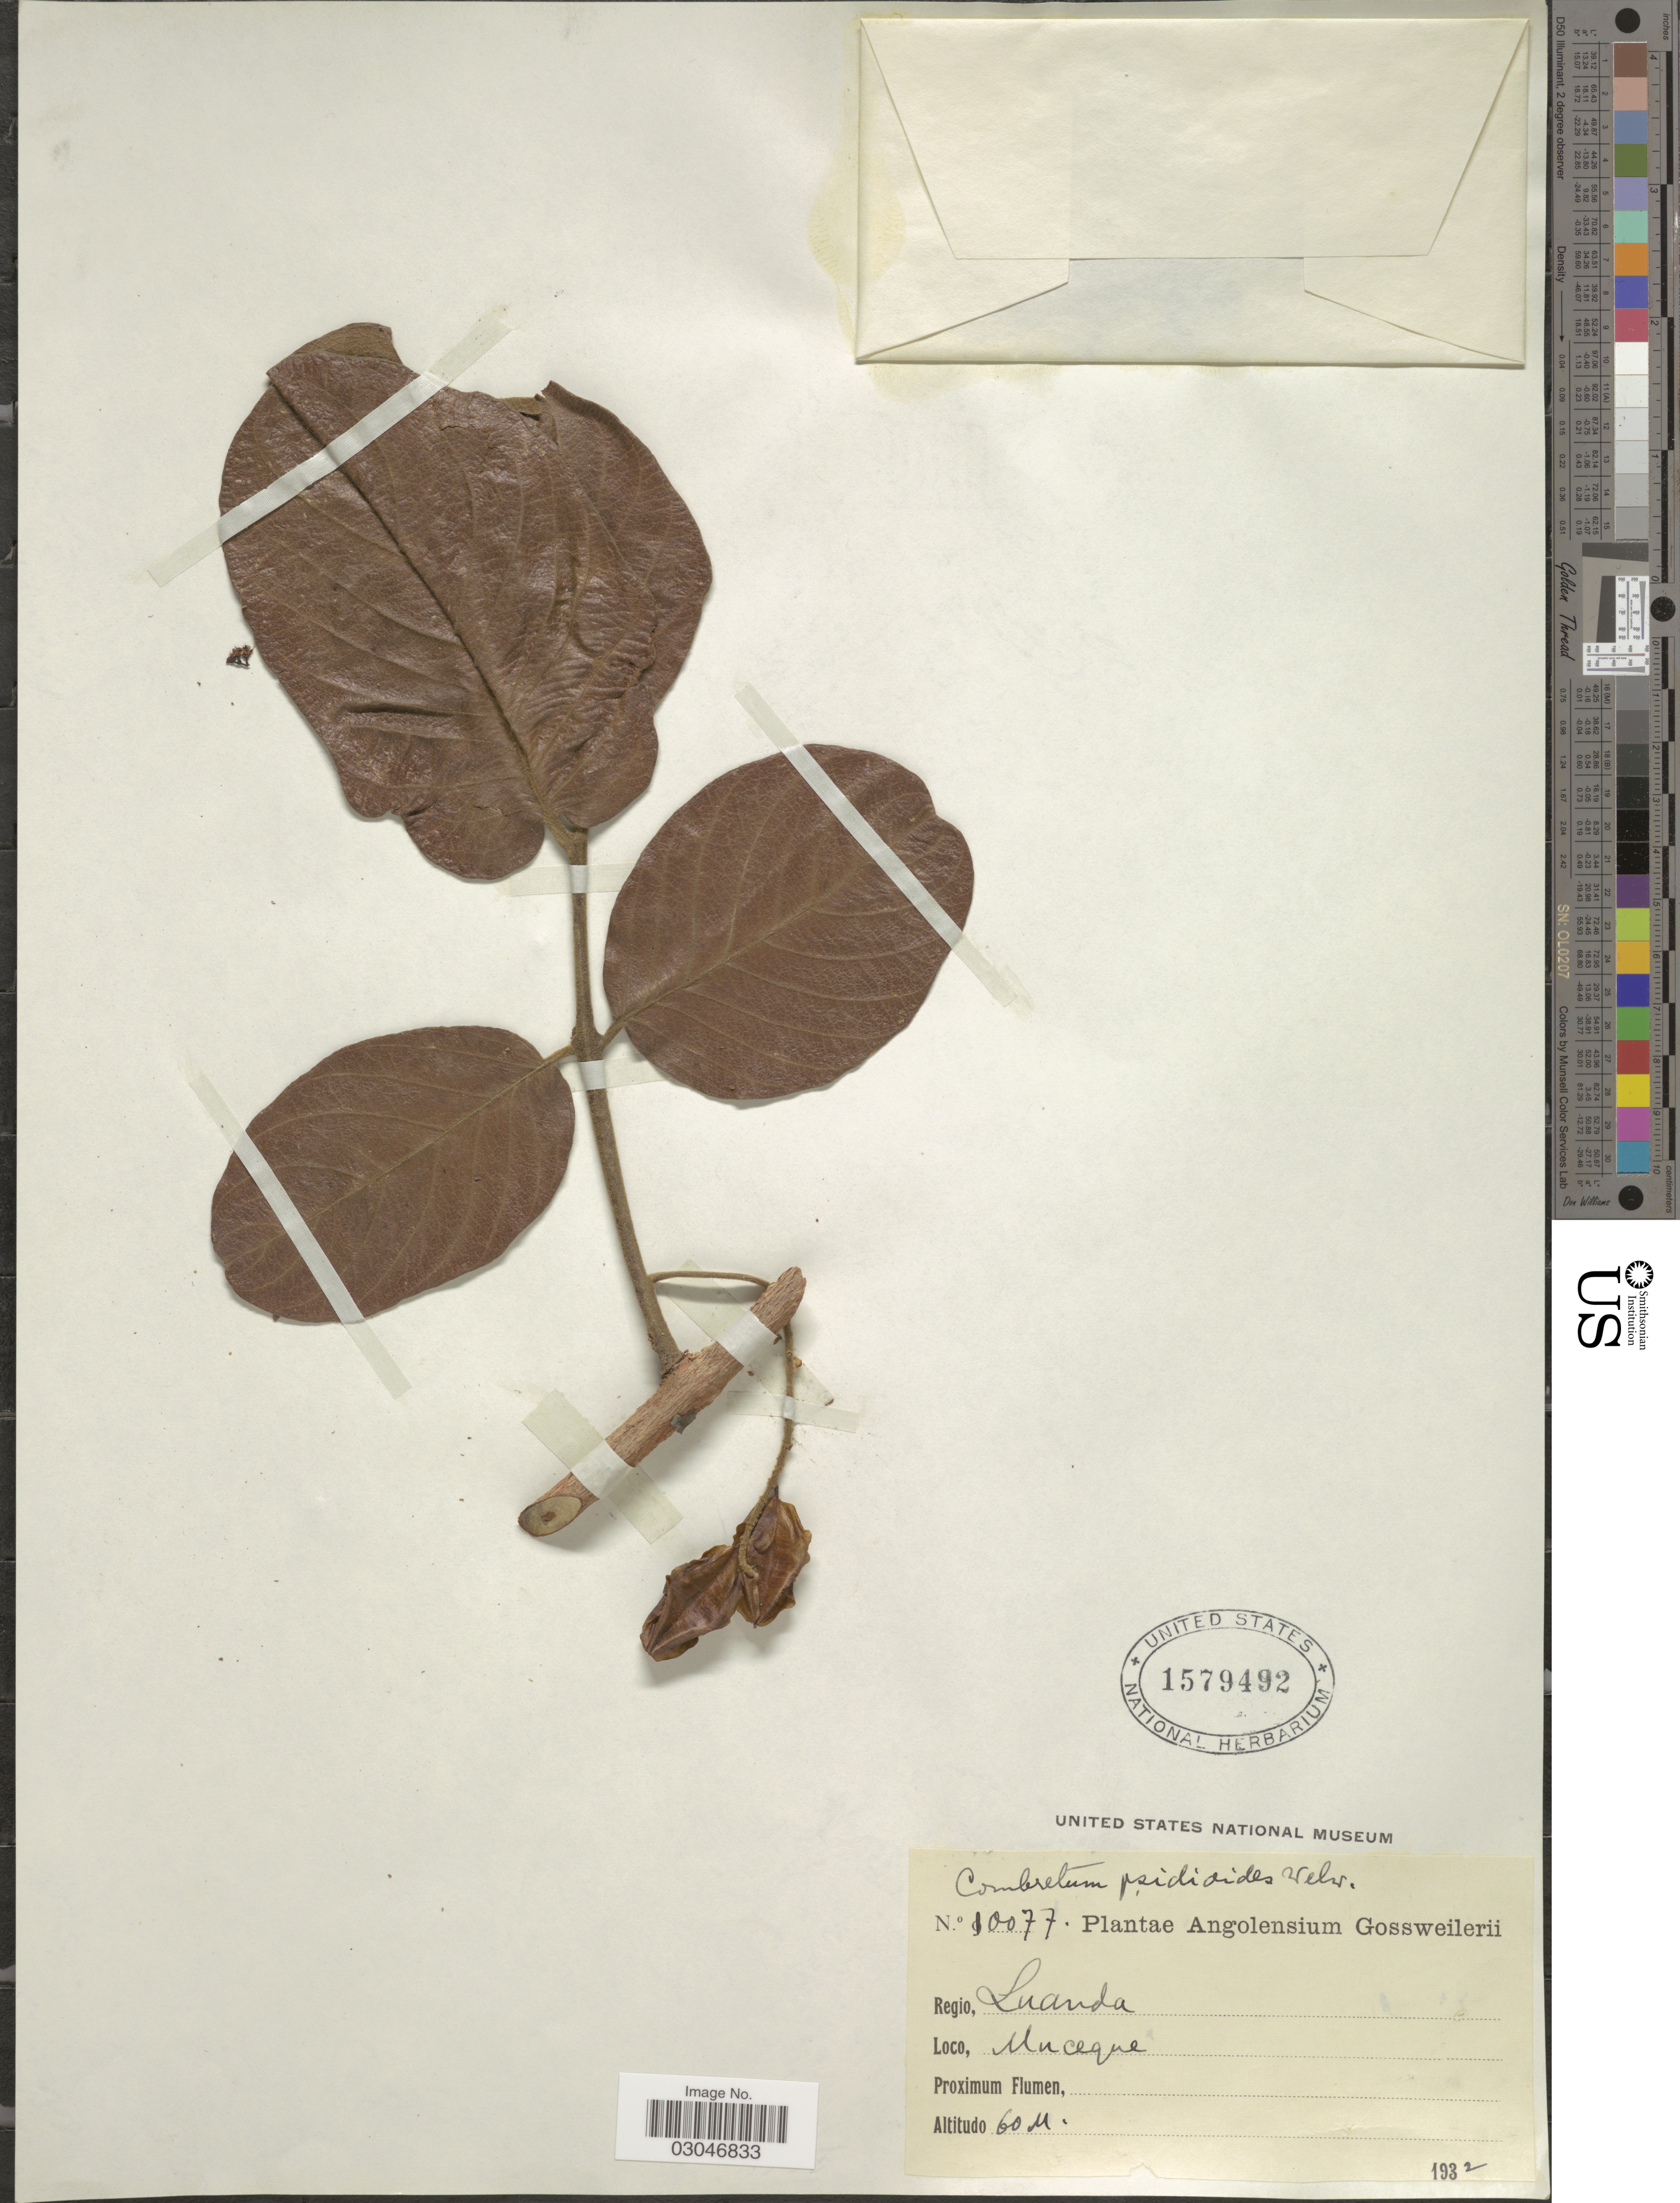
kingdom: Plantae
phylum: Tracheophyta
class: Magnoliopsida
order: Myrtales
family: Combretaceae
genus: Combretum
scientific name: Combretum psidioides subsp. psidioides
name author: Welw.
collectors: -. Gossweiler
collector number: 10077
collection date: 1932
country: Angola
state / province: Luanda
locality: Regio, Luanda. Muceque.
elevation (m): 60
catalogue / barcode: US 1579492